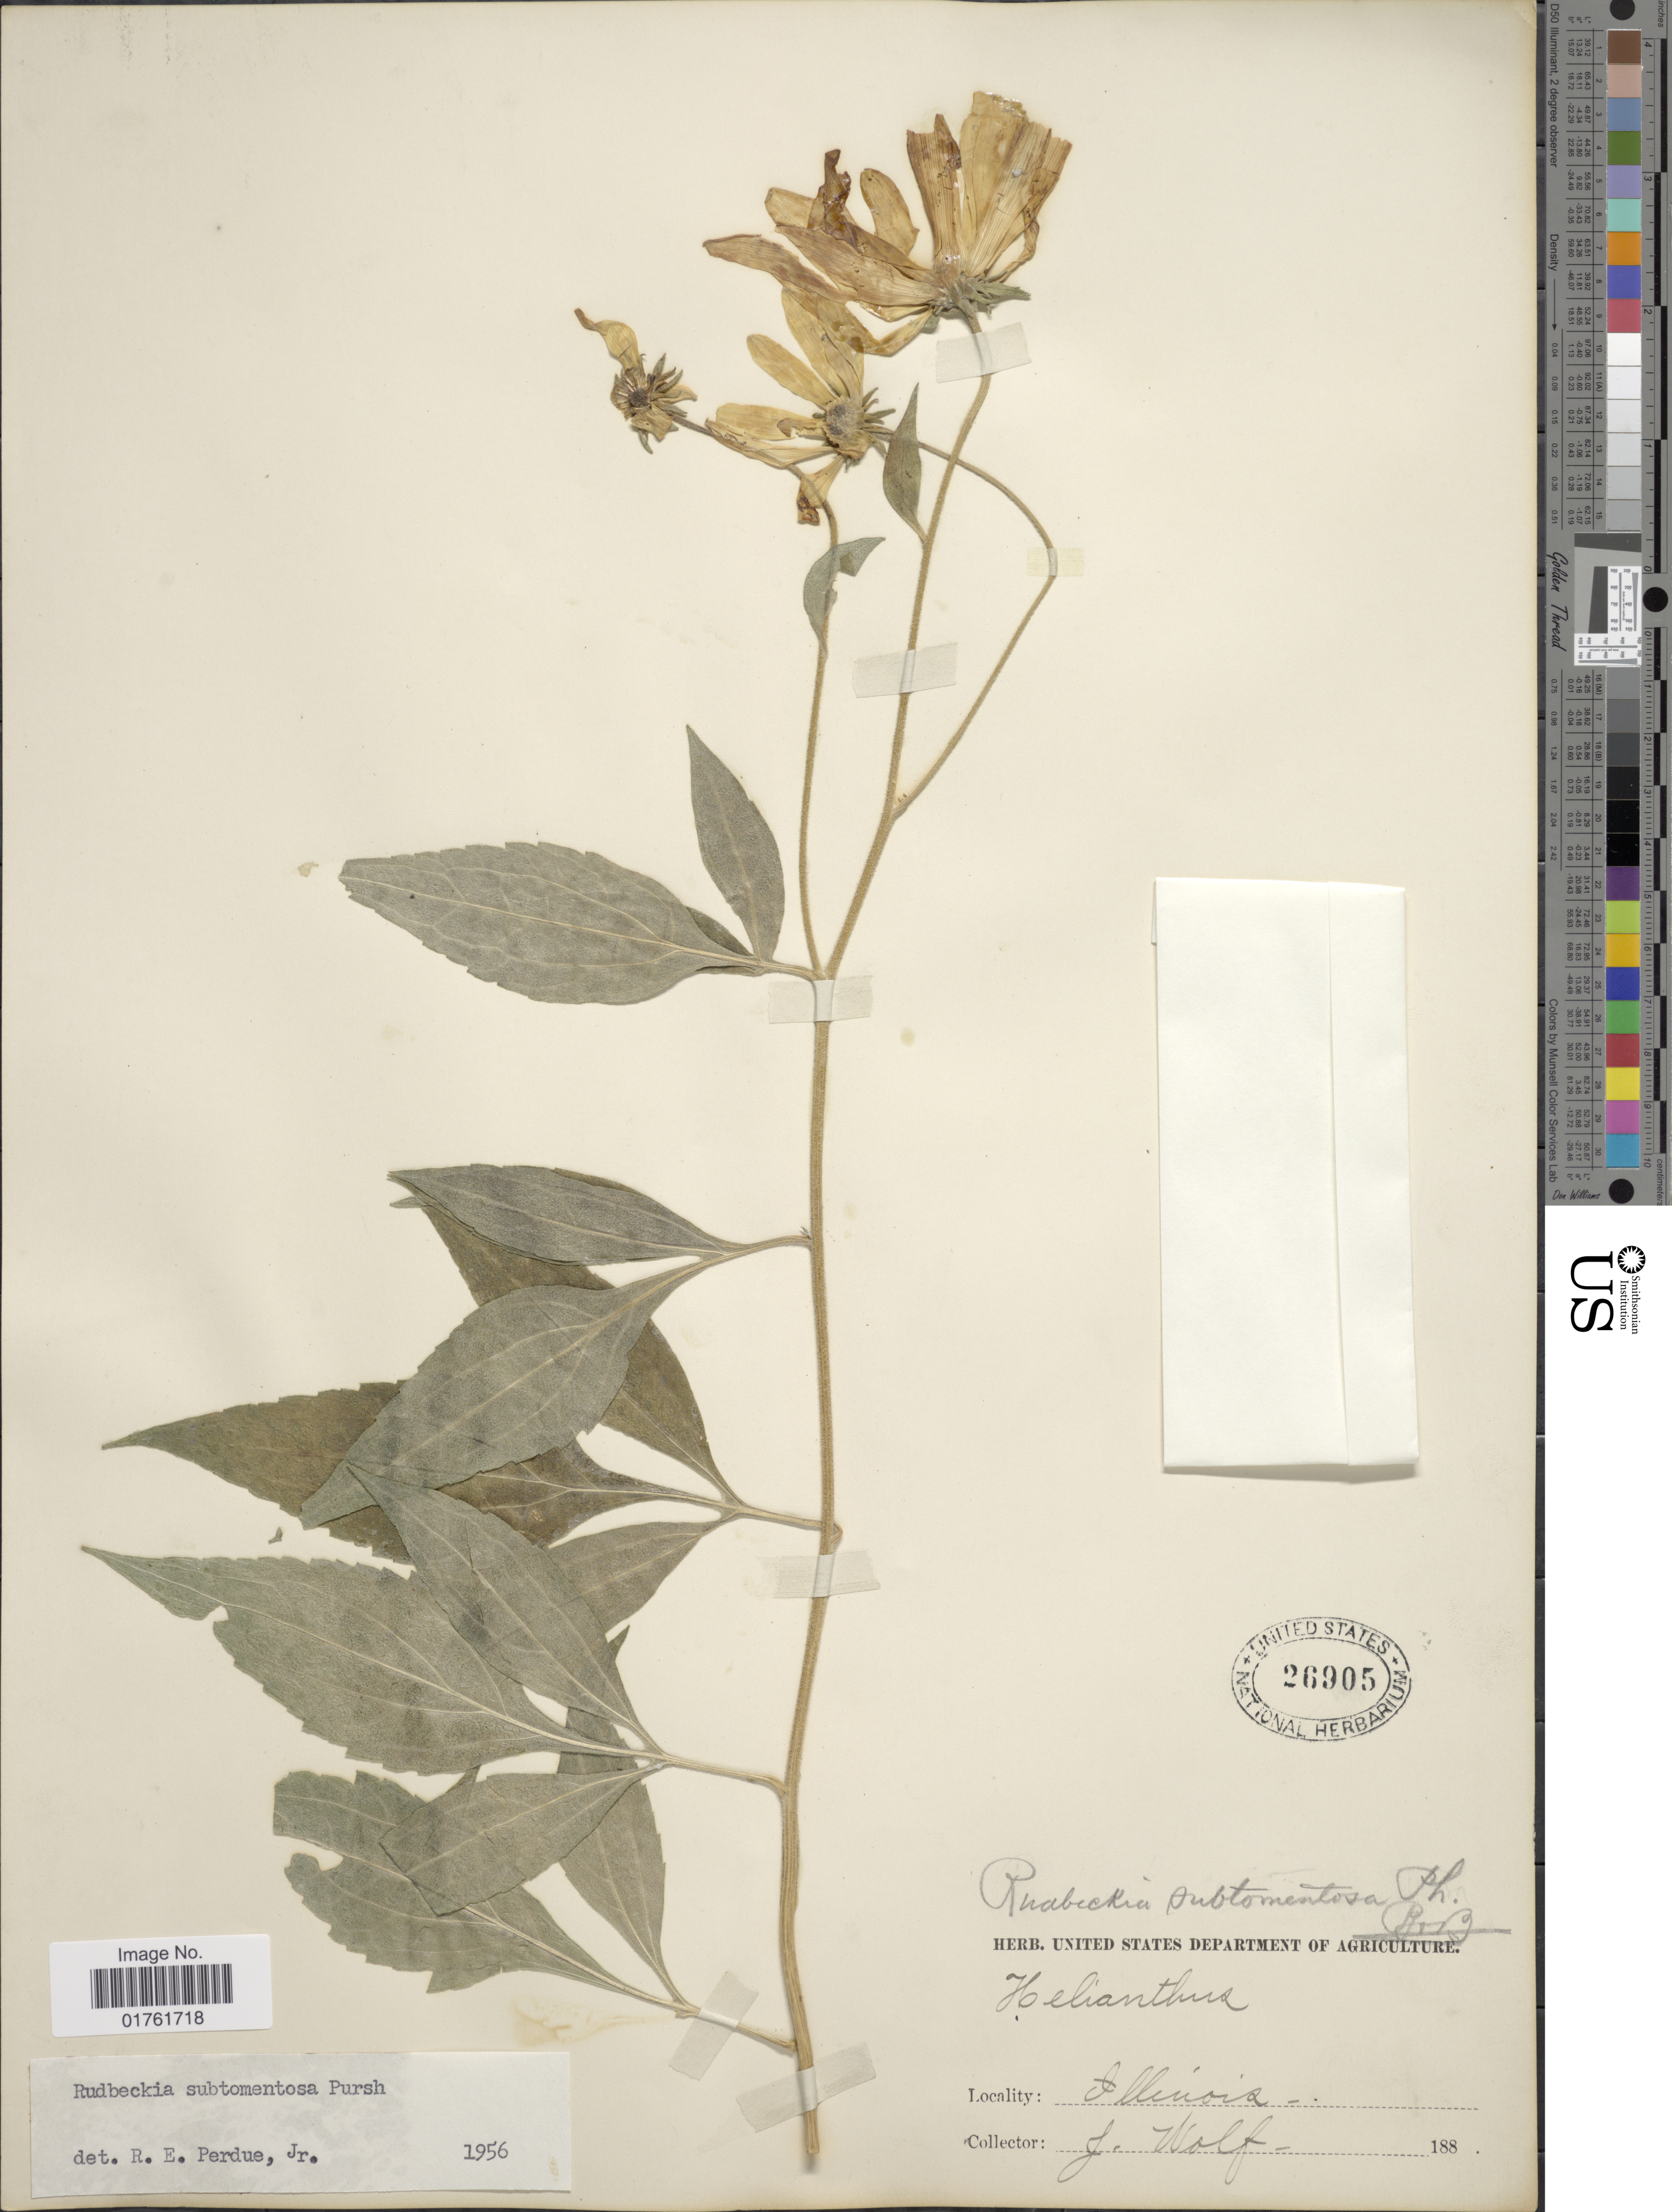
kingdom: Plantae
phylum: Tracheophyta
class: Magnoliopsida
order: Asterales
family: Asteraceae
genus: Rudbeckia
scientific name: Rudbeckia subtomentosa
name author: Pursh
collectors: J. Wolf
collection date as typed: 188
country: United States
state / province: Illinois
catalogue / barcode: US 26905